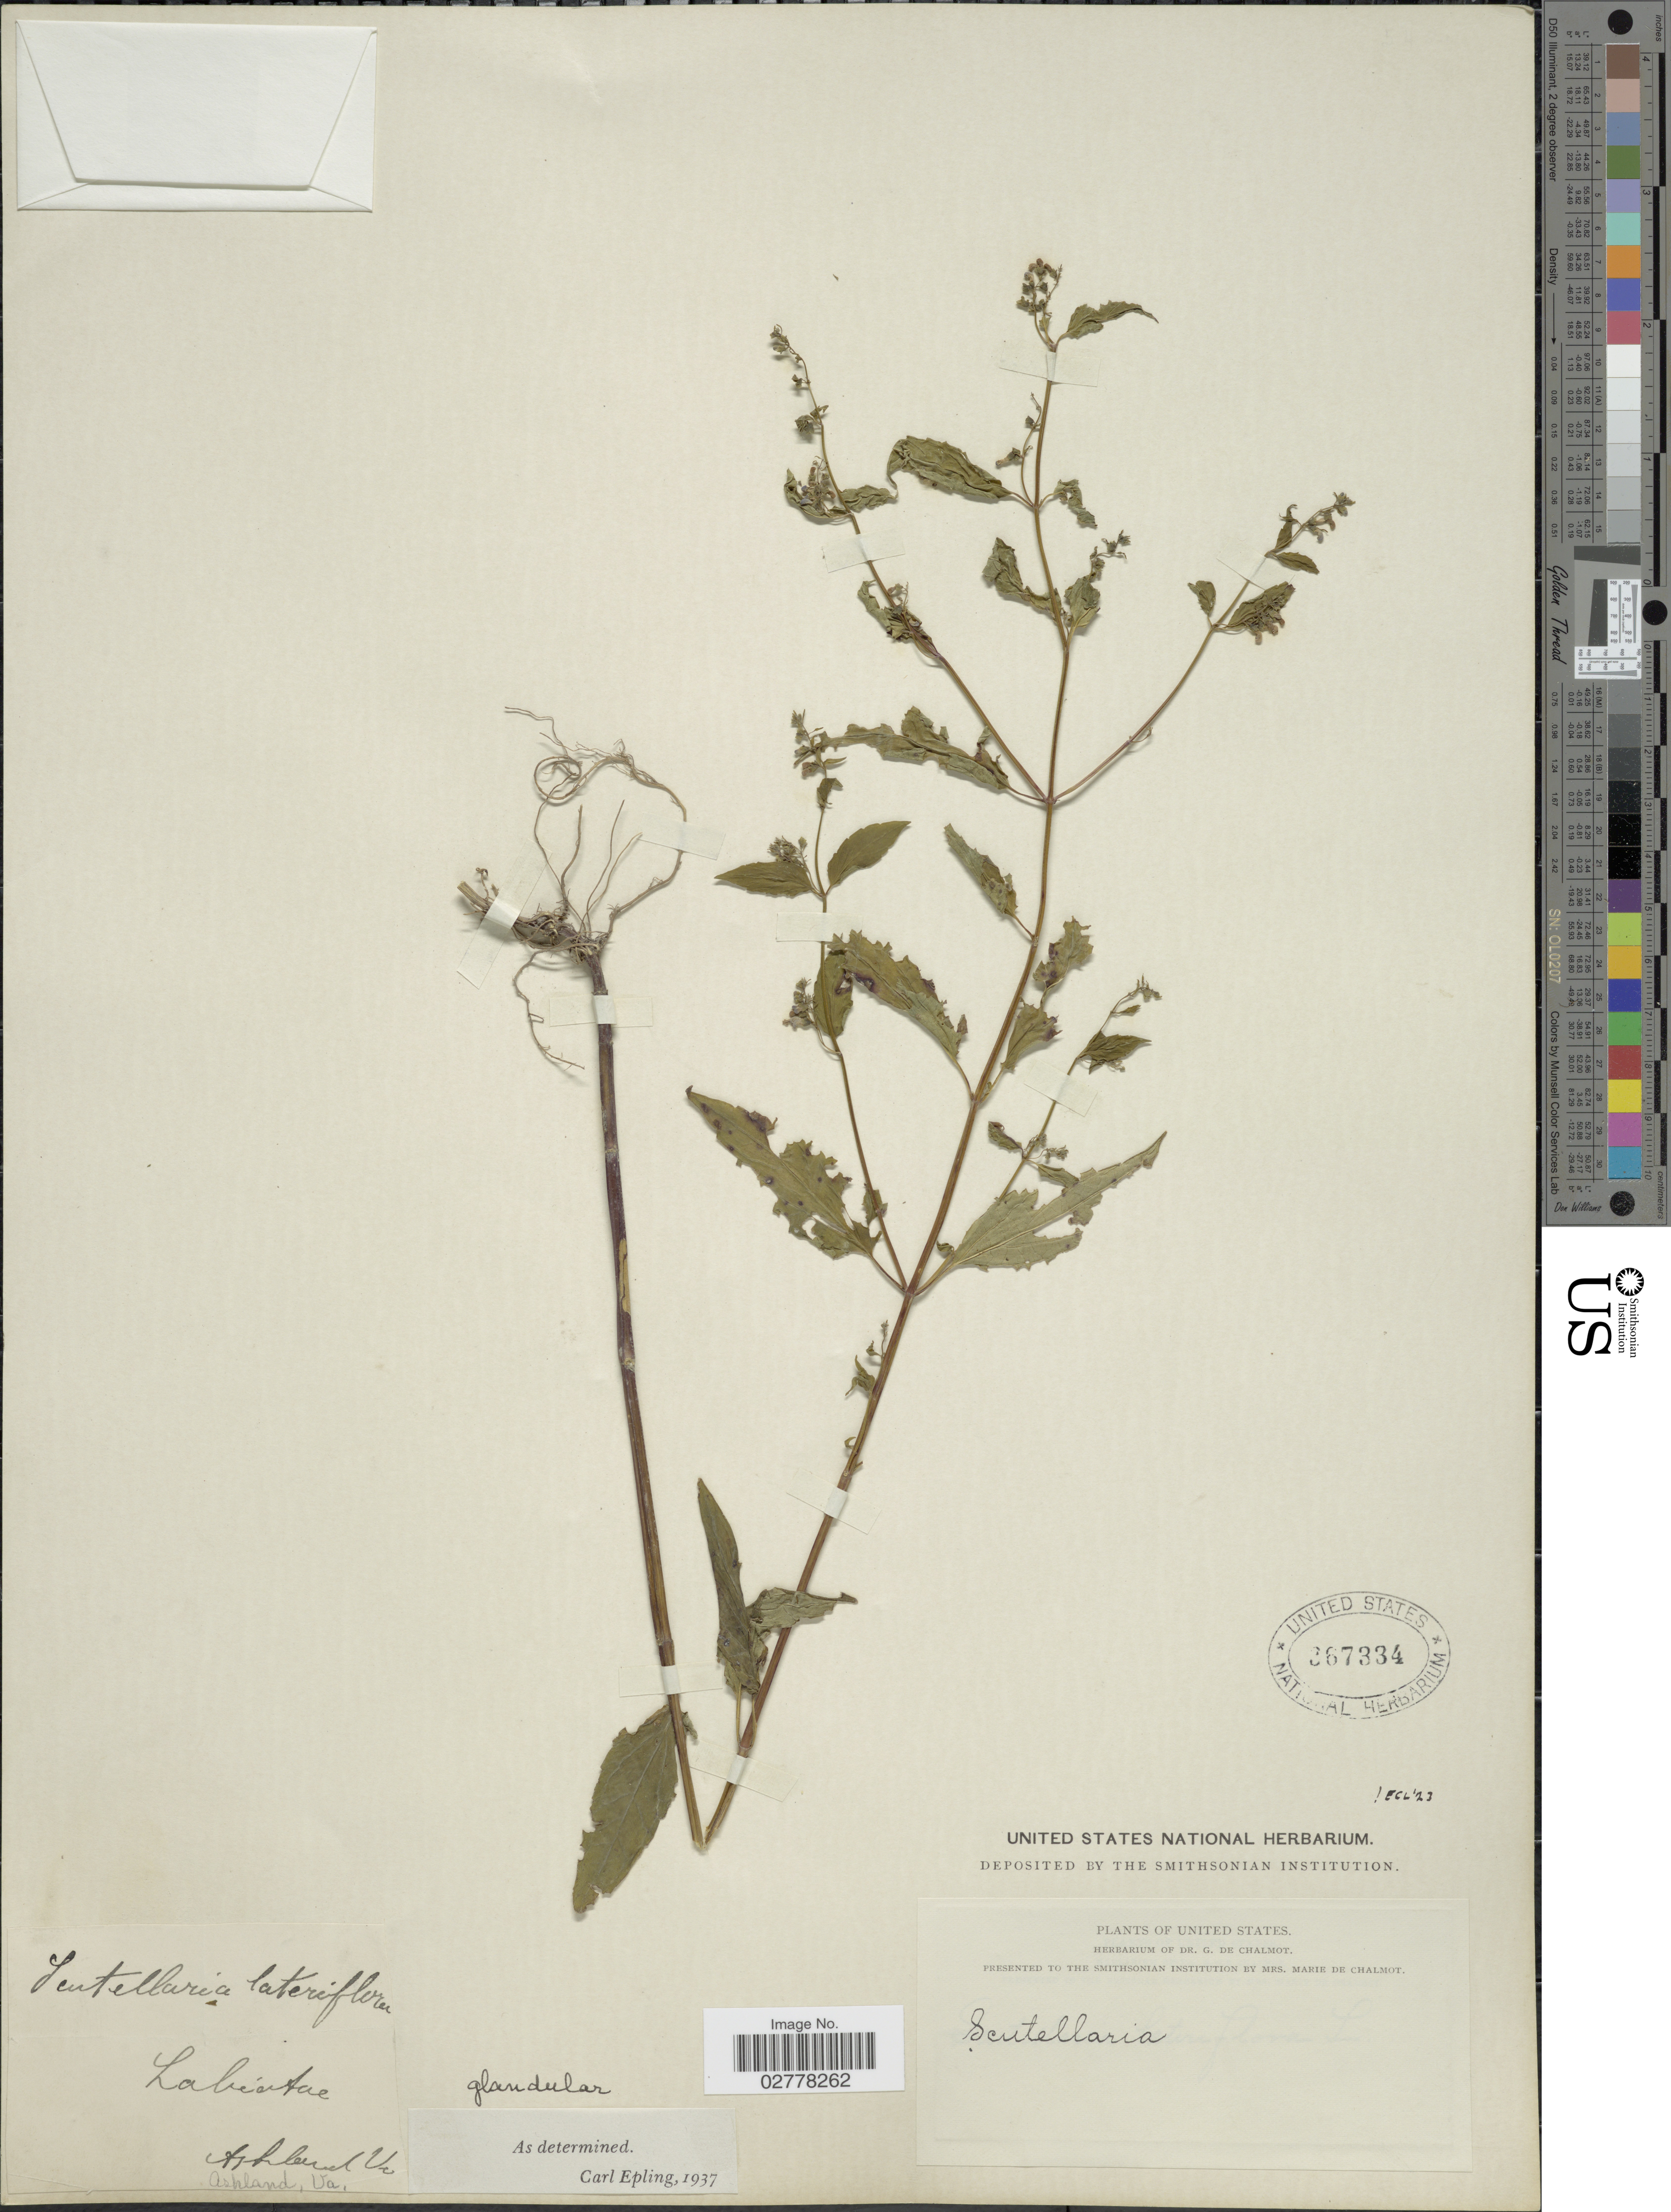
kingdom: Plantae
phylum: Tracheophyta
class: Magnoliopsida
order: Lamiales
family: Lamiaceae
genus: Scutellaria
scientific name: Scutellaria lateriflora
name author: L.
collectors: ex herb. G. de Chalmot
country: United States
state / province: Virginia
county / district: Hanover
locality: Ashland.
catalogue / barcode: US 367334